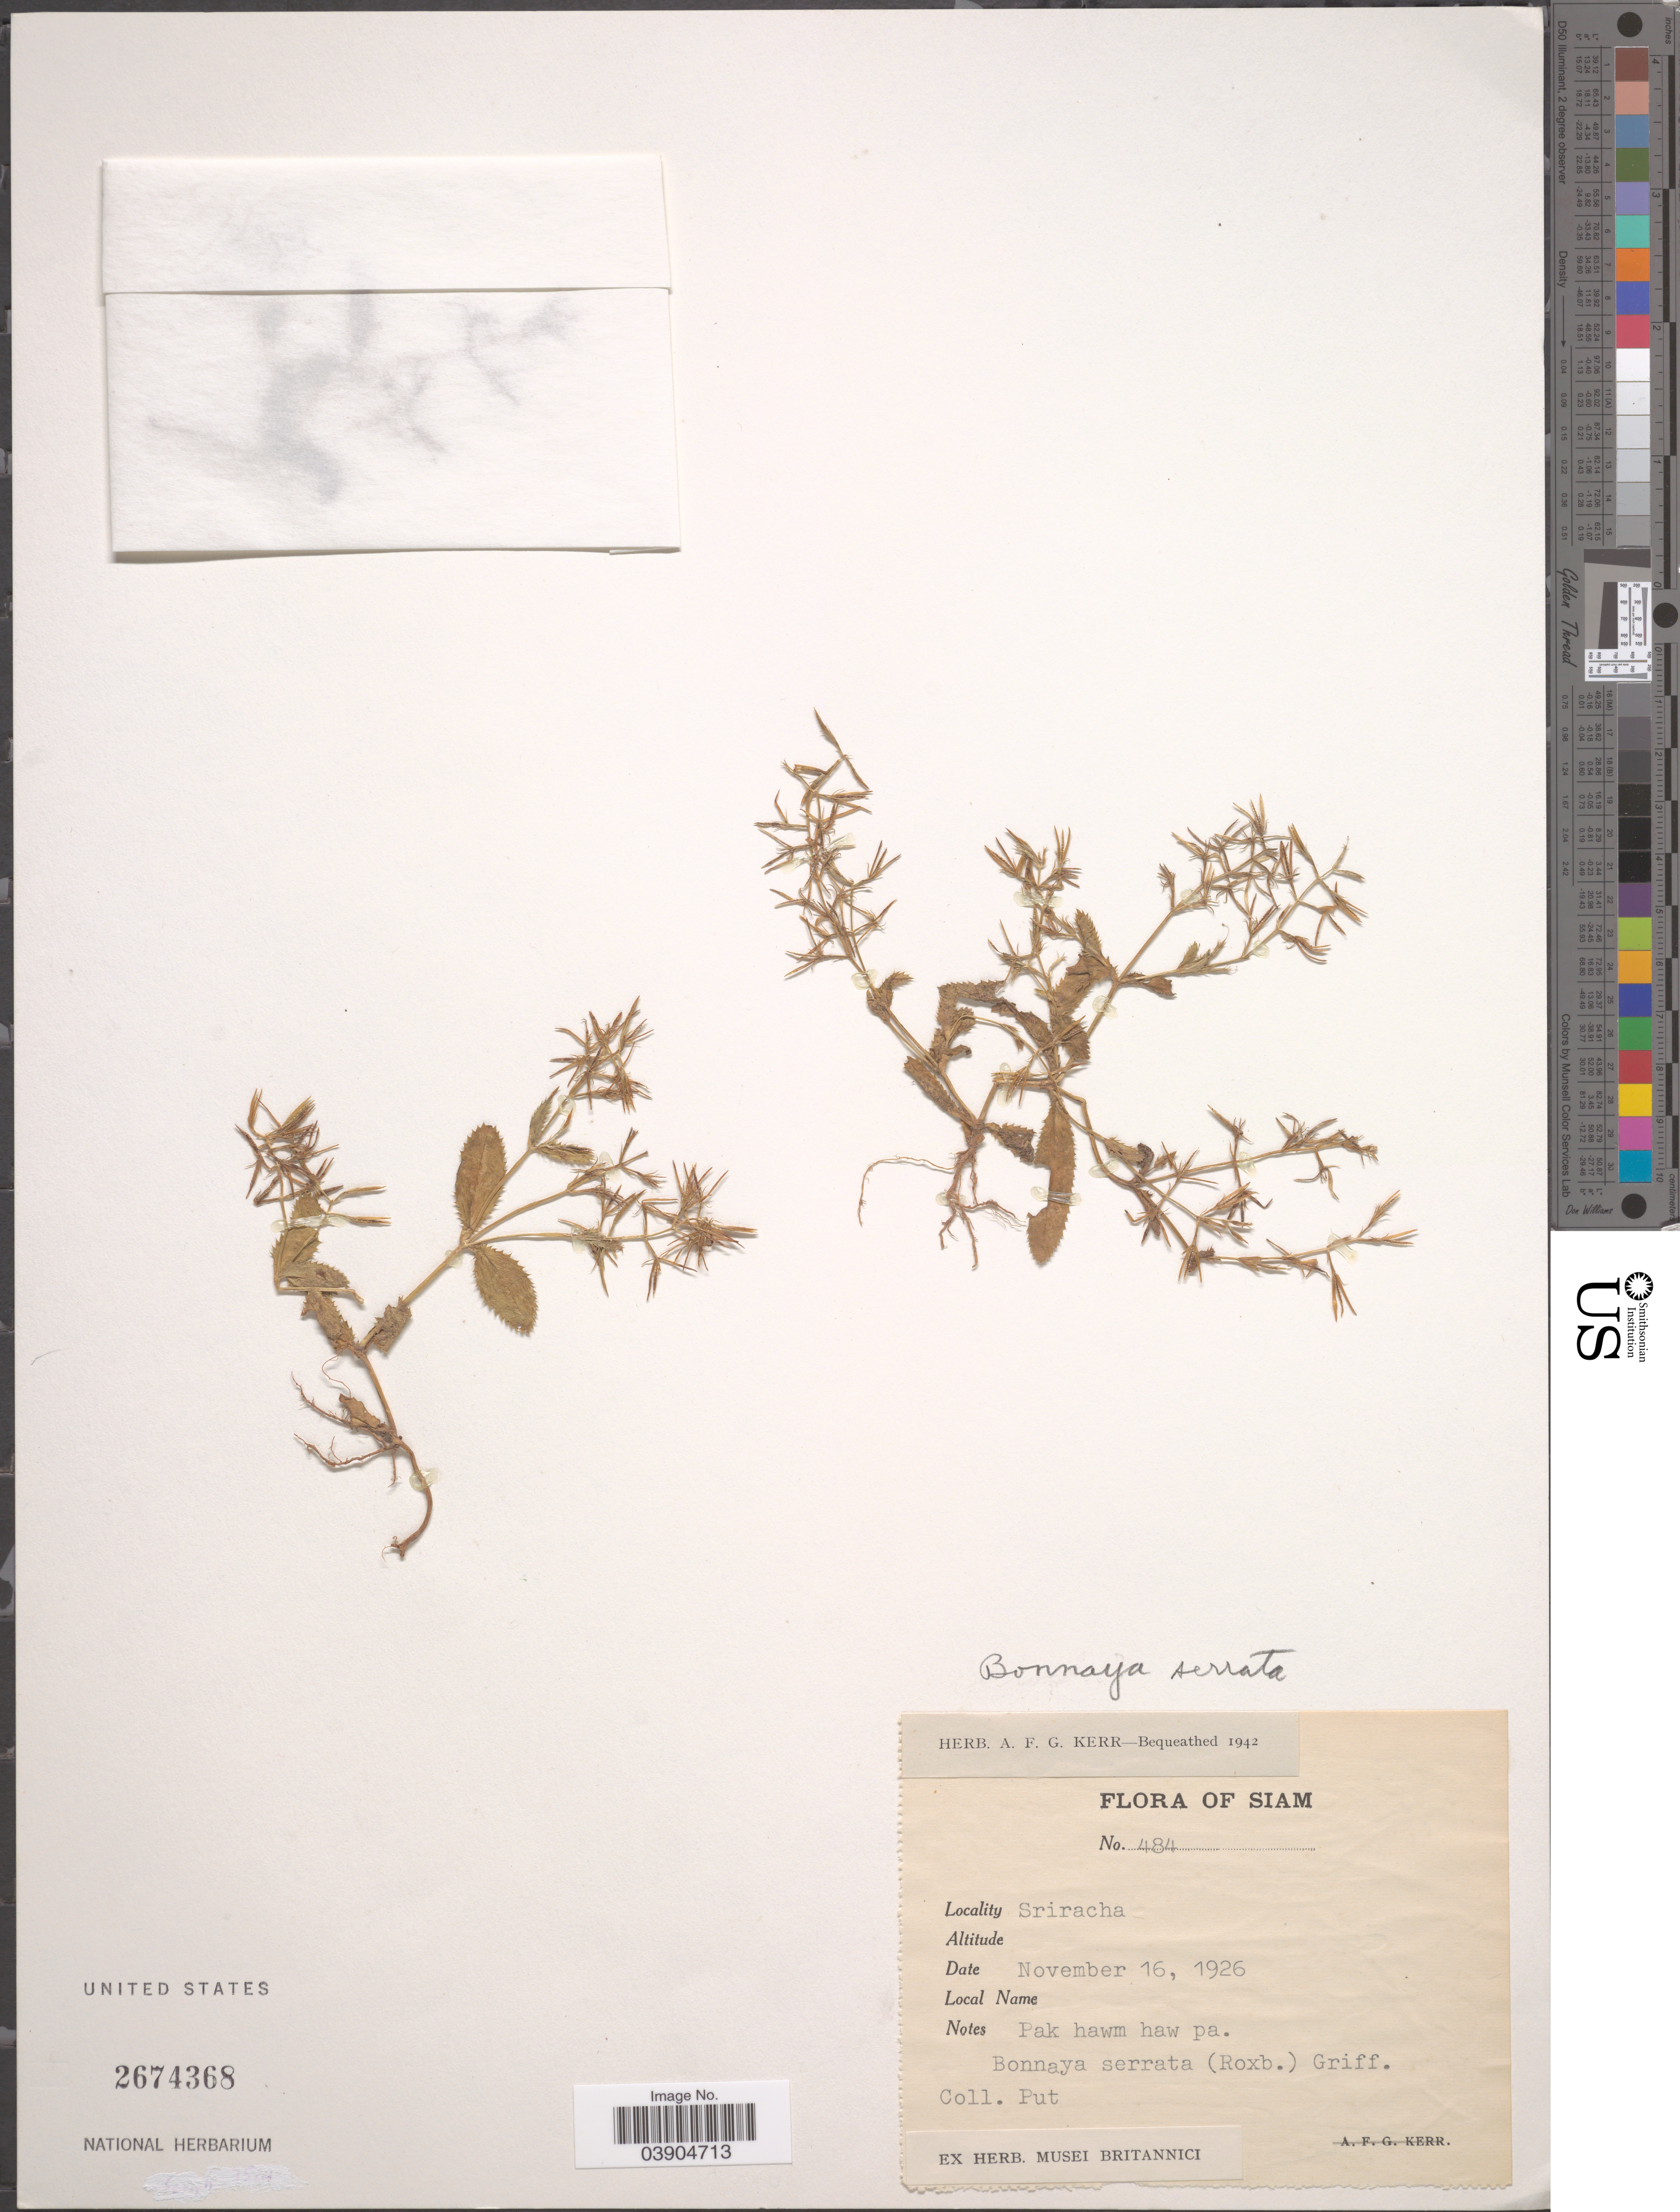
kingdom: Plantae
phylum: Tracheophyta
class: Magnoliopsida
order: Lamiales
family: Linderniaceae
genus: Lindernia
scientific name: Lindernia serrata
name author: F. Muell.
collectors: -. Put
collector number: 484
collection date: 1926-11-16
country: Thailand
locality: Siam. Sriracha.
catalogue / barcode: US 2674368